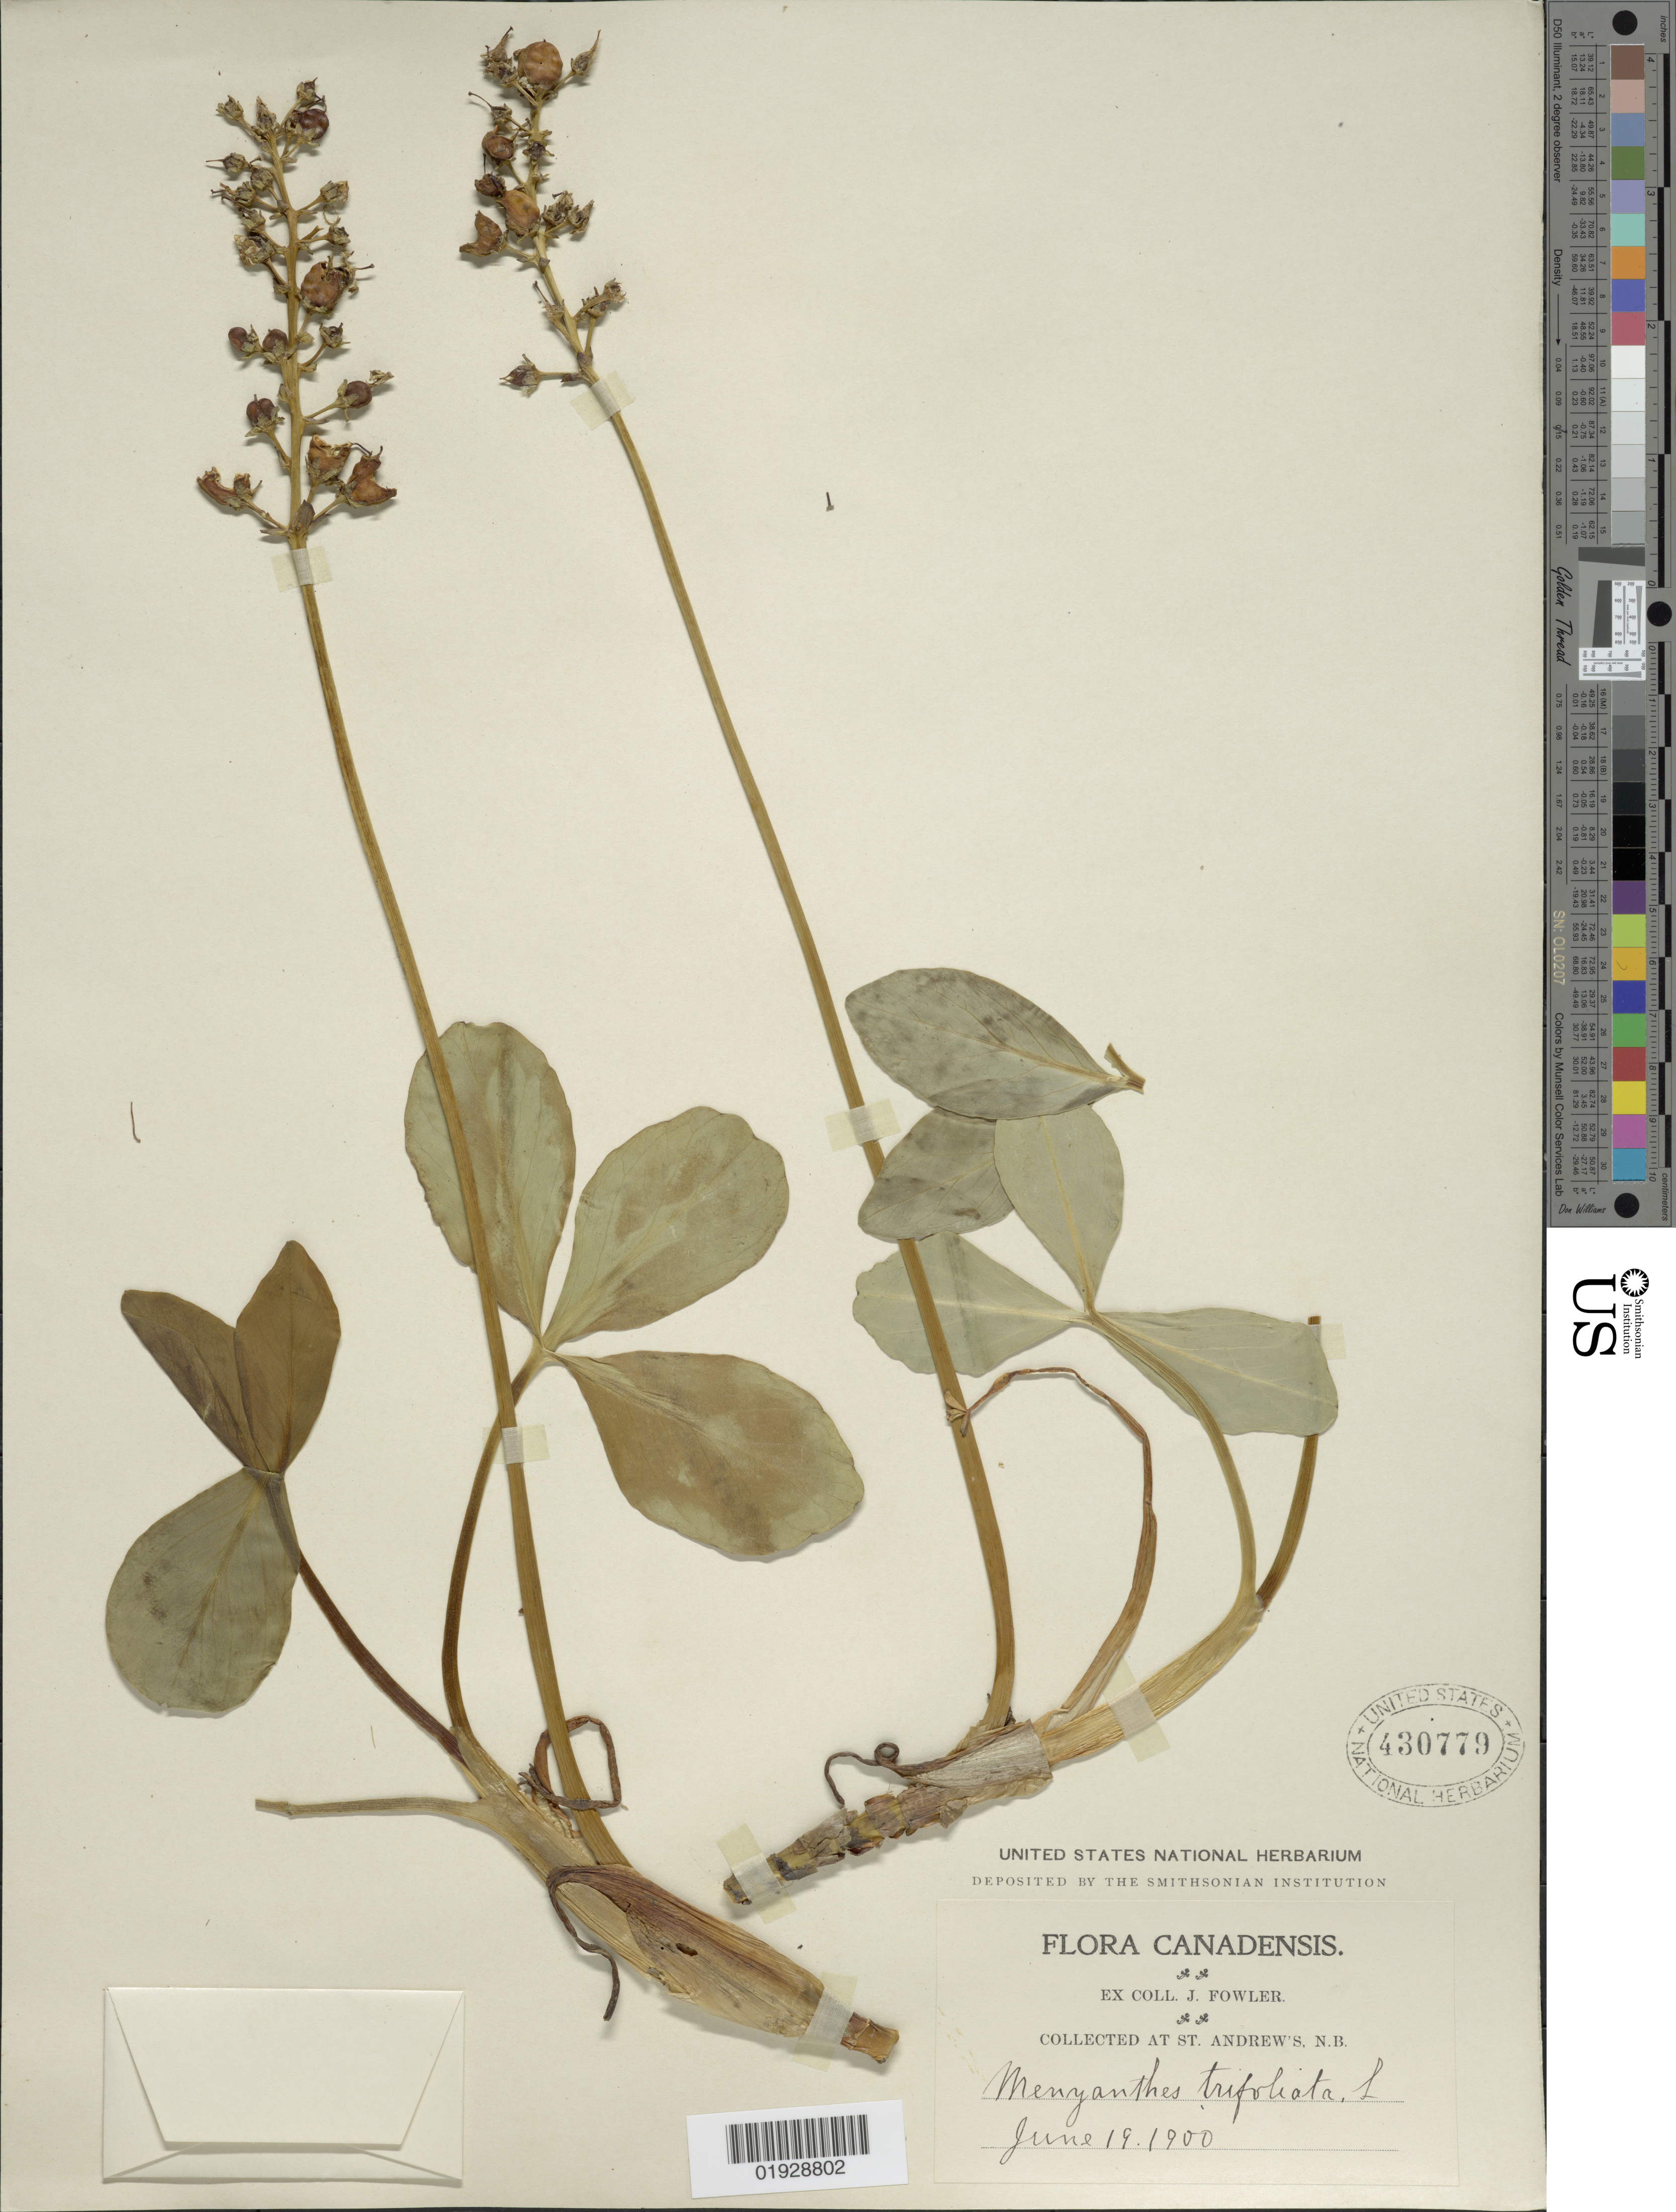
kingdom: Plantae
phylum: Tracheophyta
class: Magnoliopsida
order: Asterales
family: Menyanthaceae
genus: Menyanthes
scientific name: Menyanthes trifoliata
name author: L.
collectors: ex herb. J. Fowler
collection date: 1900-06-19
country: Canada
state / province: New Brunswick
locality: St. Andrew's, N.B.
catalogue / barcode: US 430779